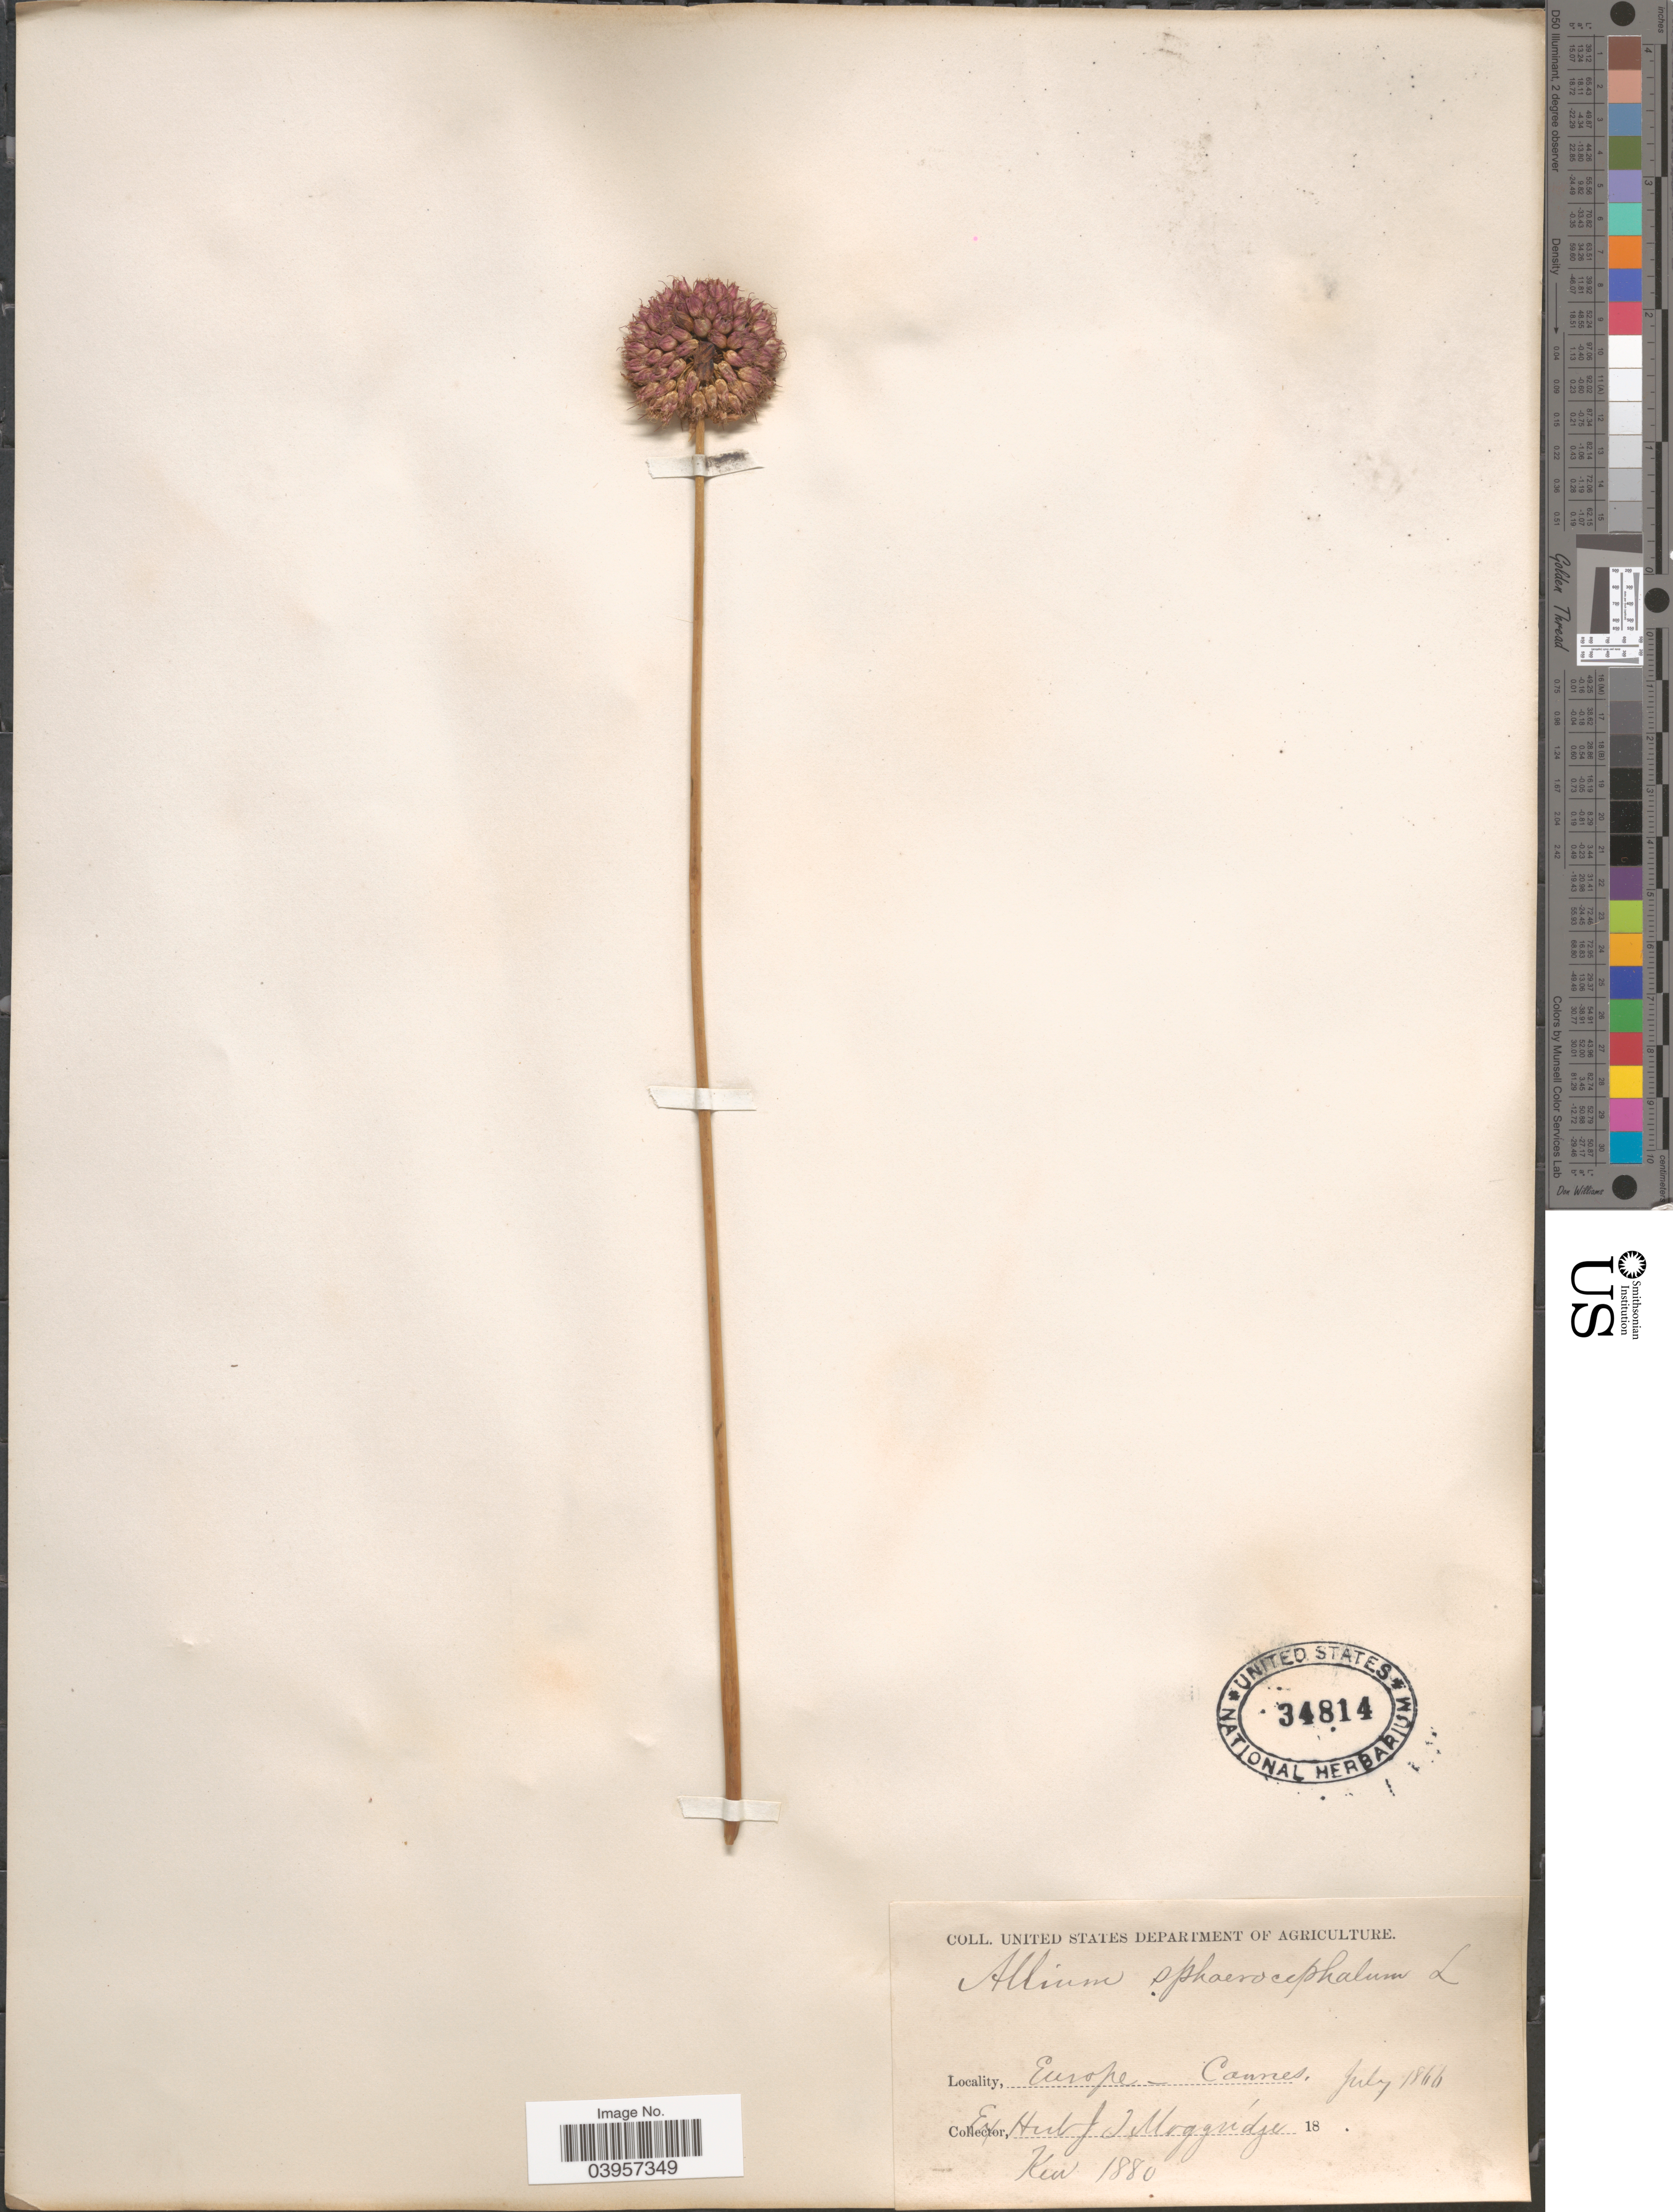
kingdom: Plantae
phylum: Tracheophyta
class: Liliopsida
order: Asparagales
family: Amaryllidaceae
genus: Allium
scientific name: Allium sphaerocephalum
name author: L.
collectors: ex herb. J.T. Moggridge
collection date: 1866-07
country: France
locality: Europe - Cannes.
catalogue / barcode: US 34814